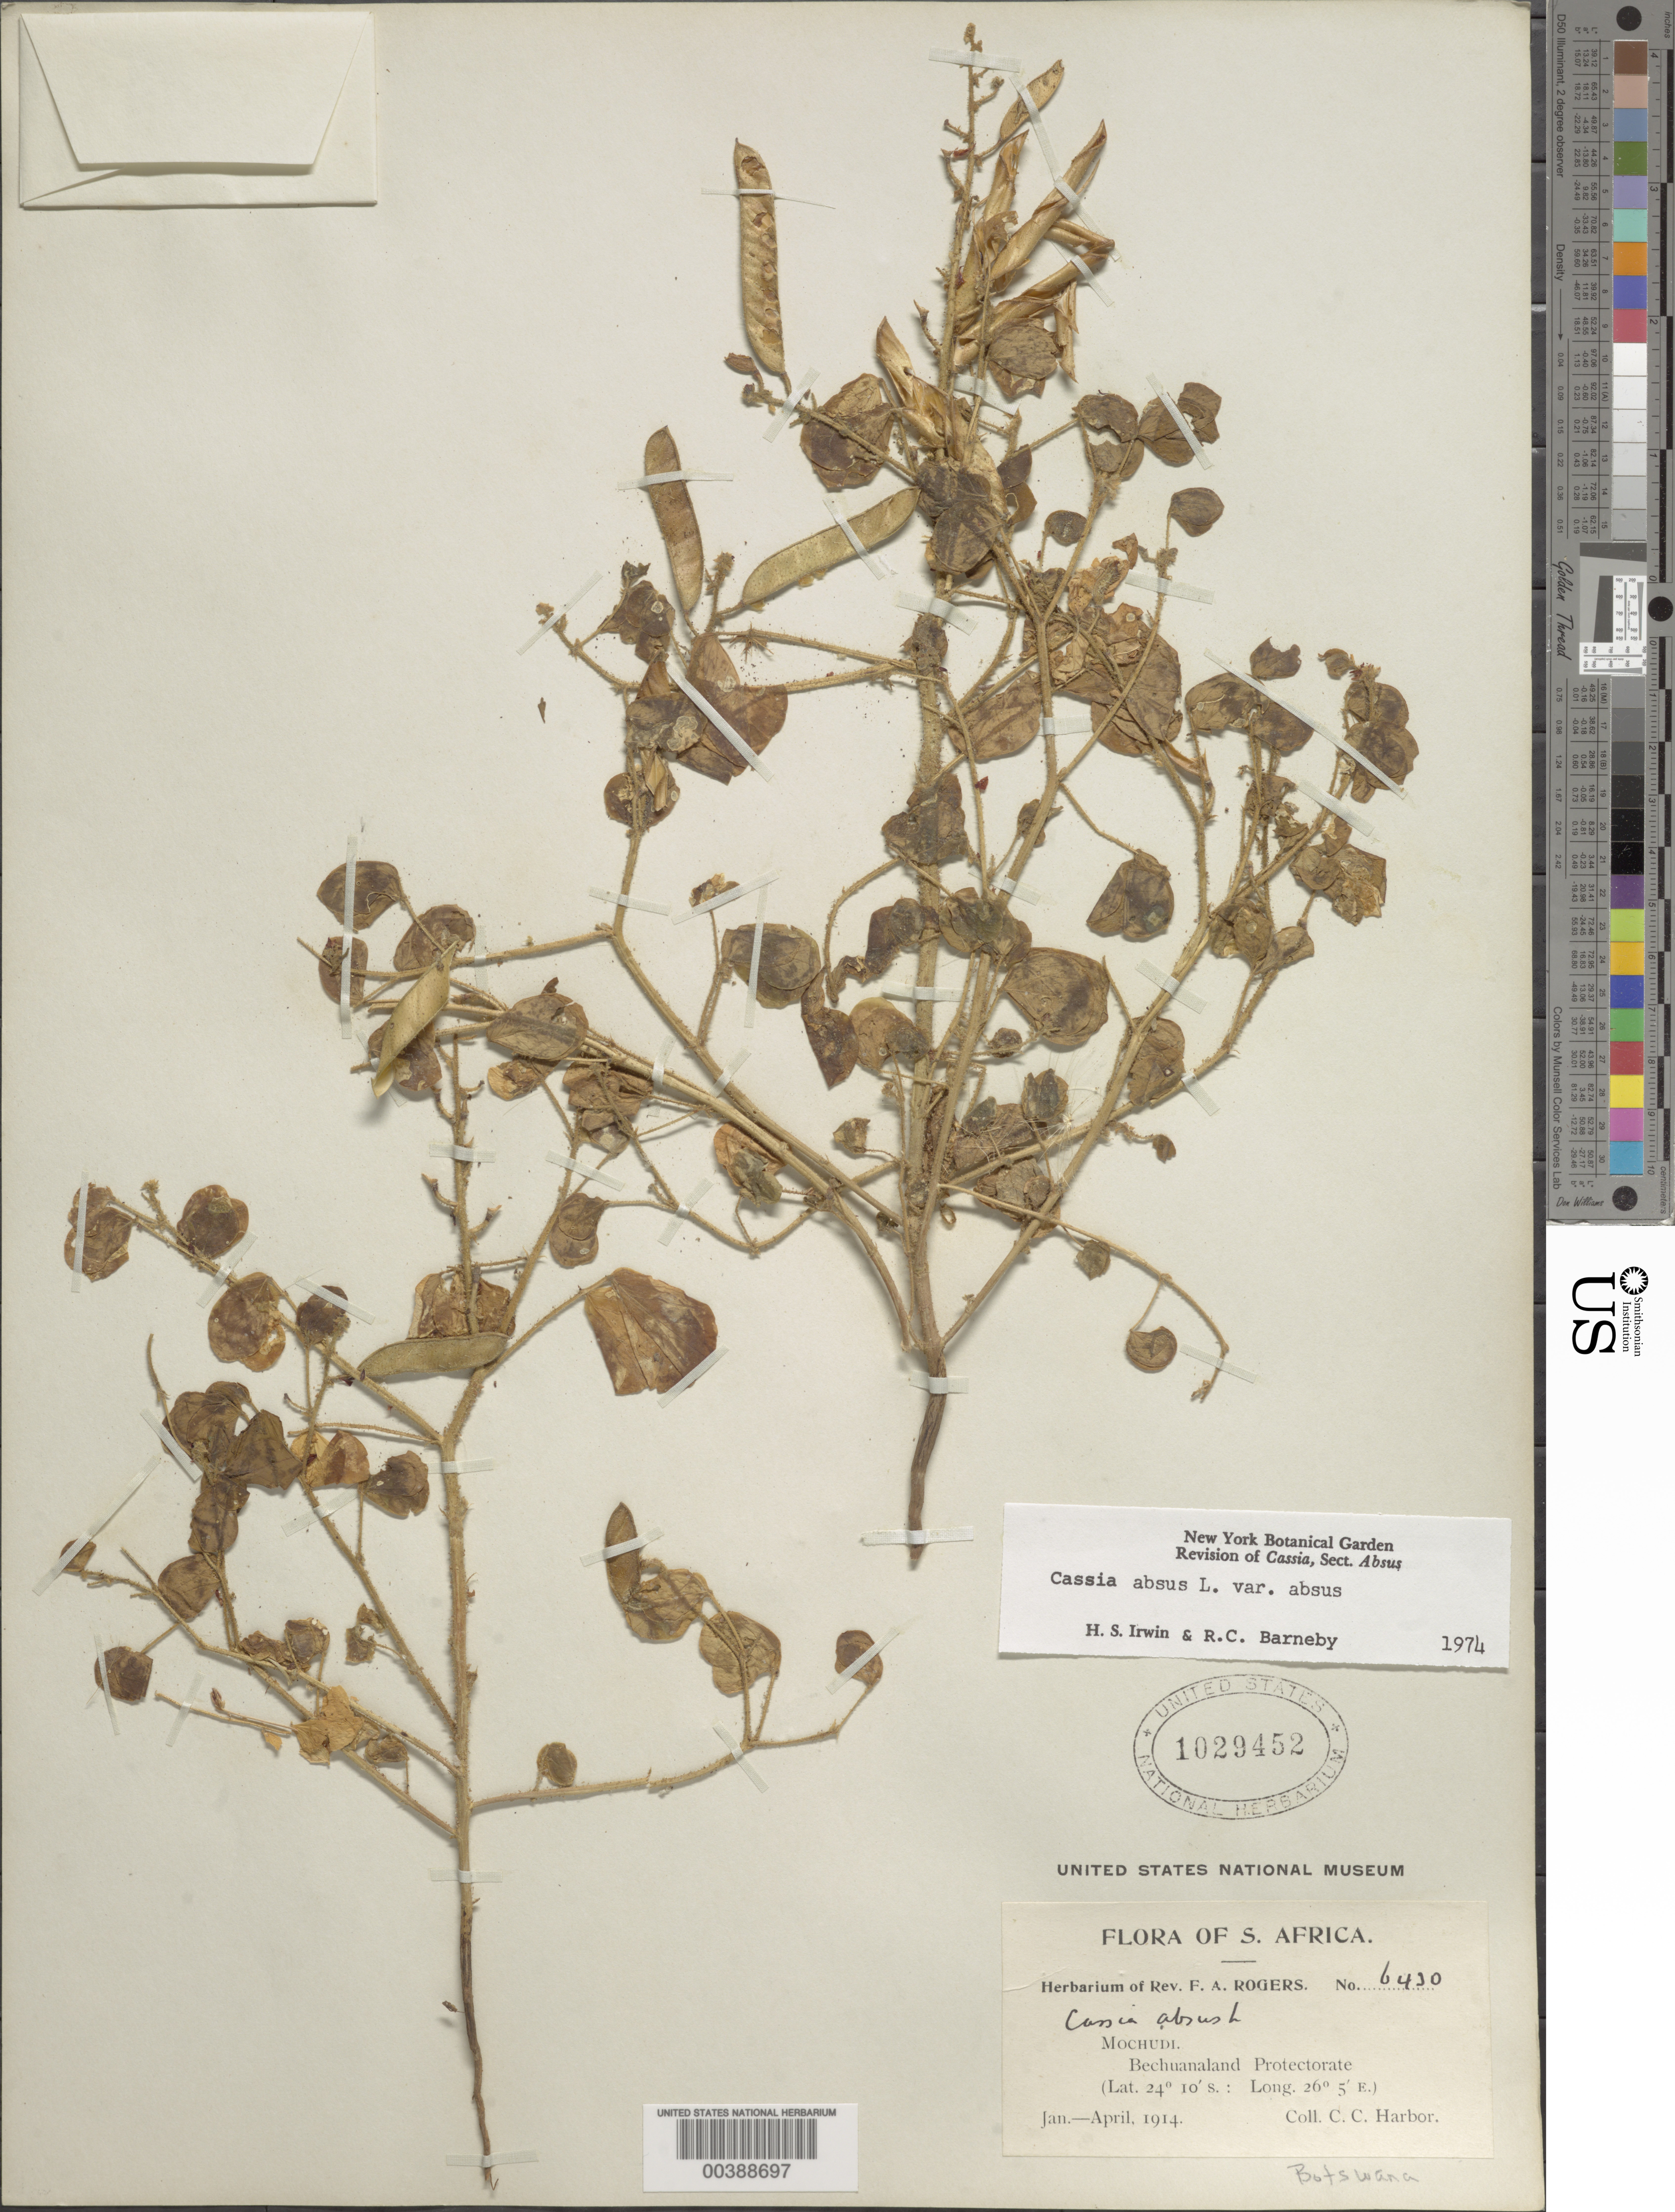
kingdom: Plantae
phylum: Tracheophyta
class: Magnoliopsida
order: Fabales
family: Fabaceae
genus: Chamaecrista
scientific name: Chamaecrista absus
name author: (L.) H.S. Irwin & Barneby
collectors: C. Harbor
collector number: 6430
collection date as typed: Jan 1914 to -- Apr 1914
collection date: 1914-01/1914-04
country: Botswana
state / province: Kgatleng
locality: Mochudi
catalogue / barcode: US 1029452